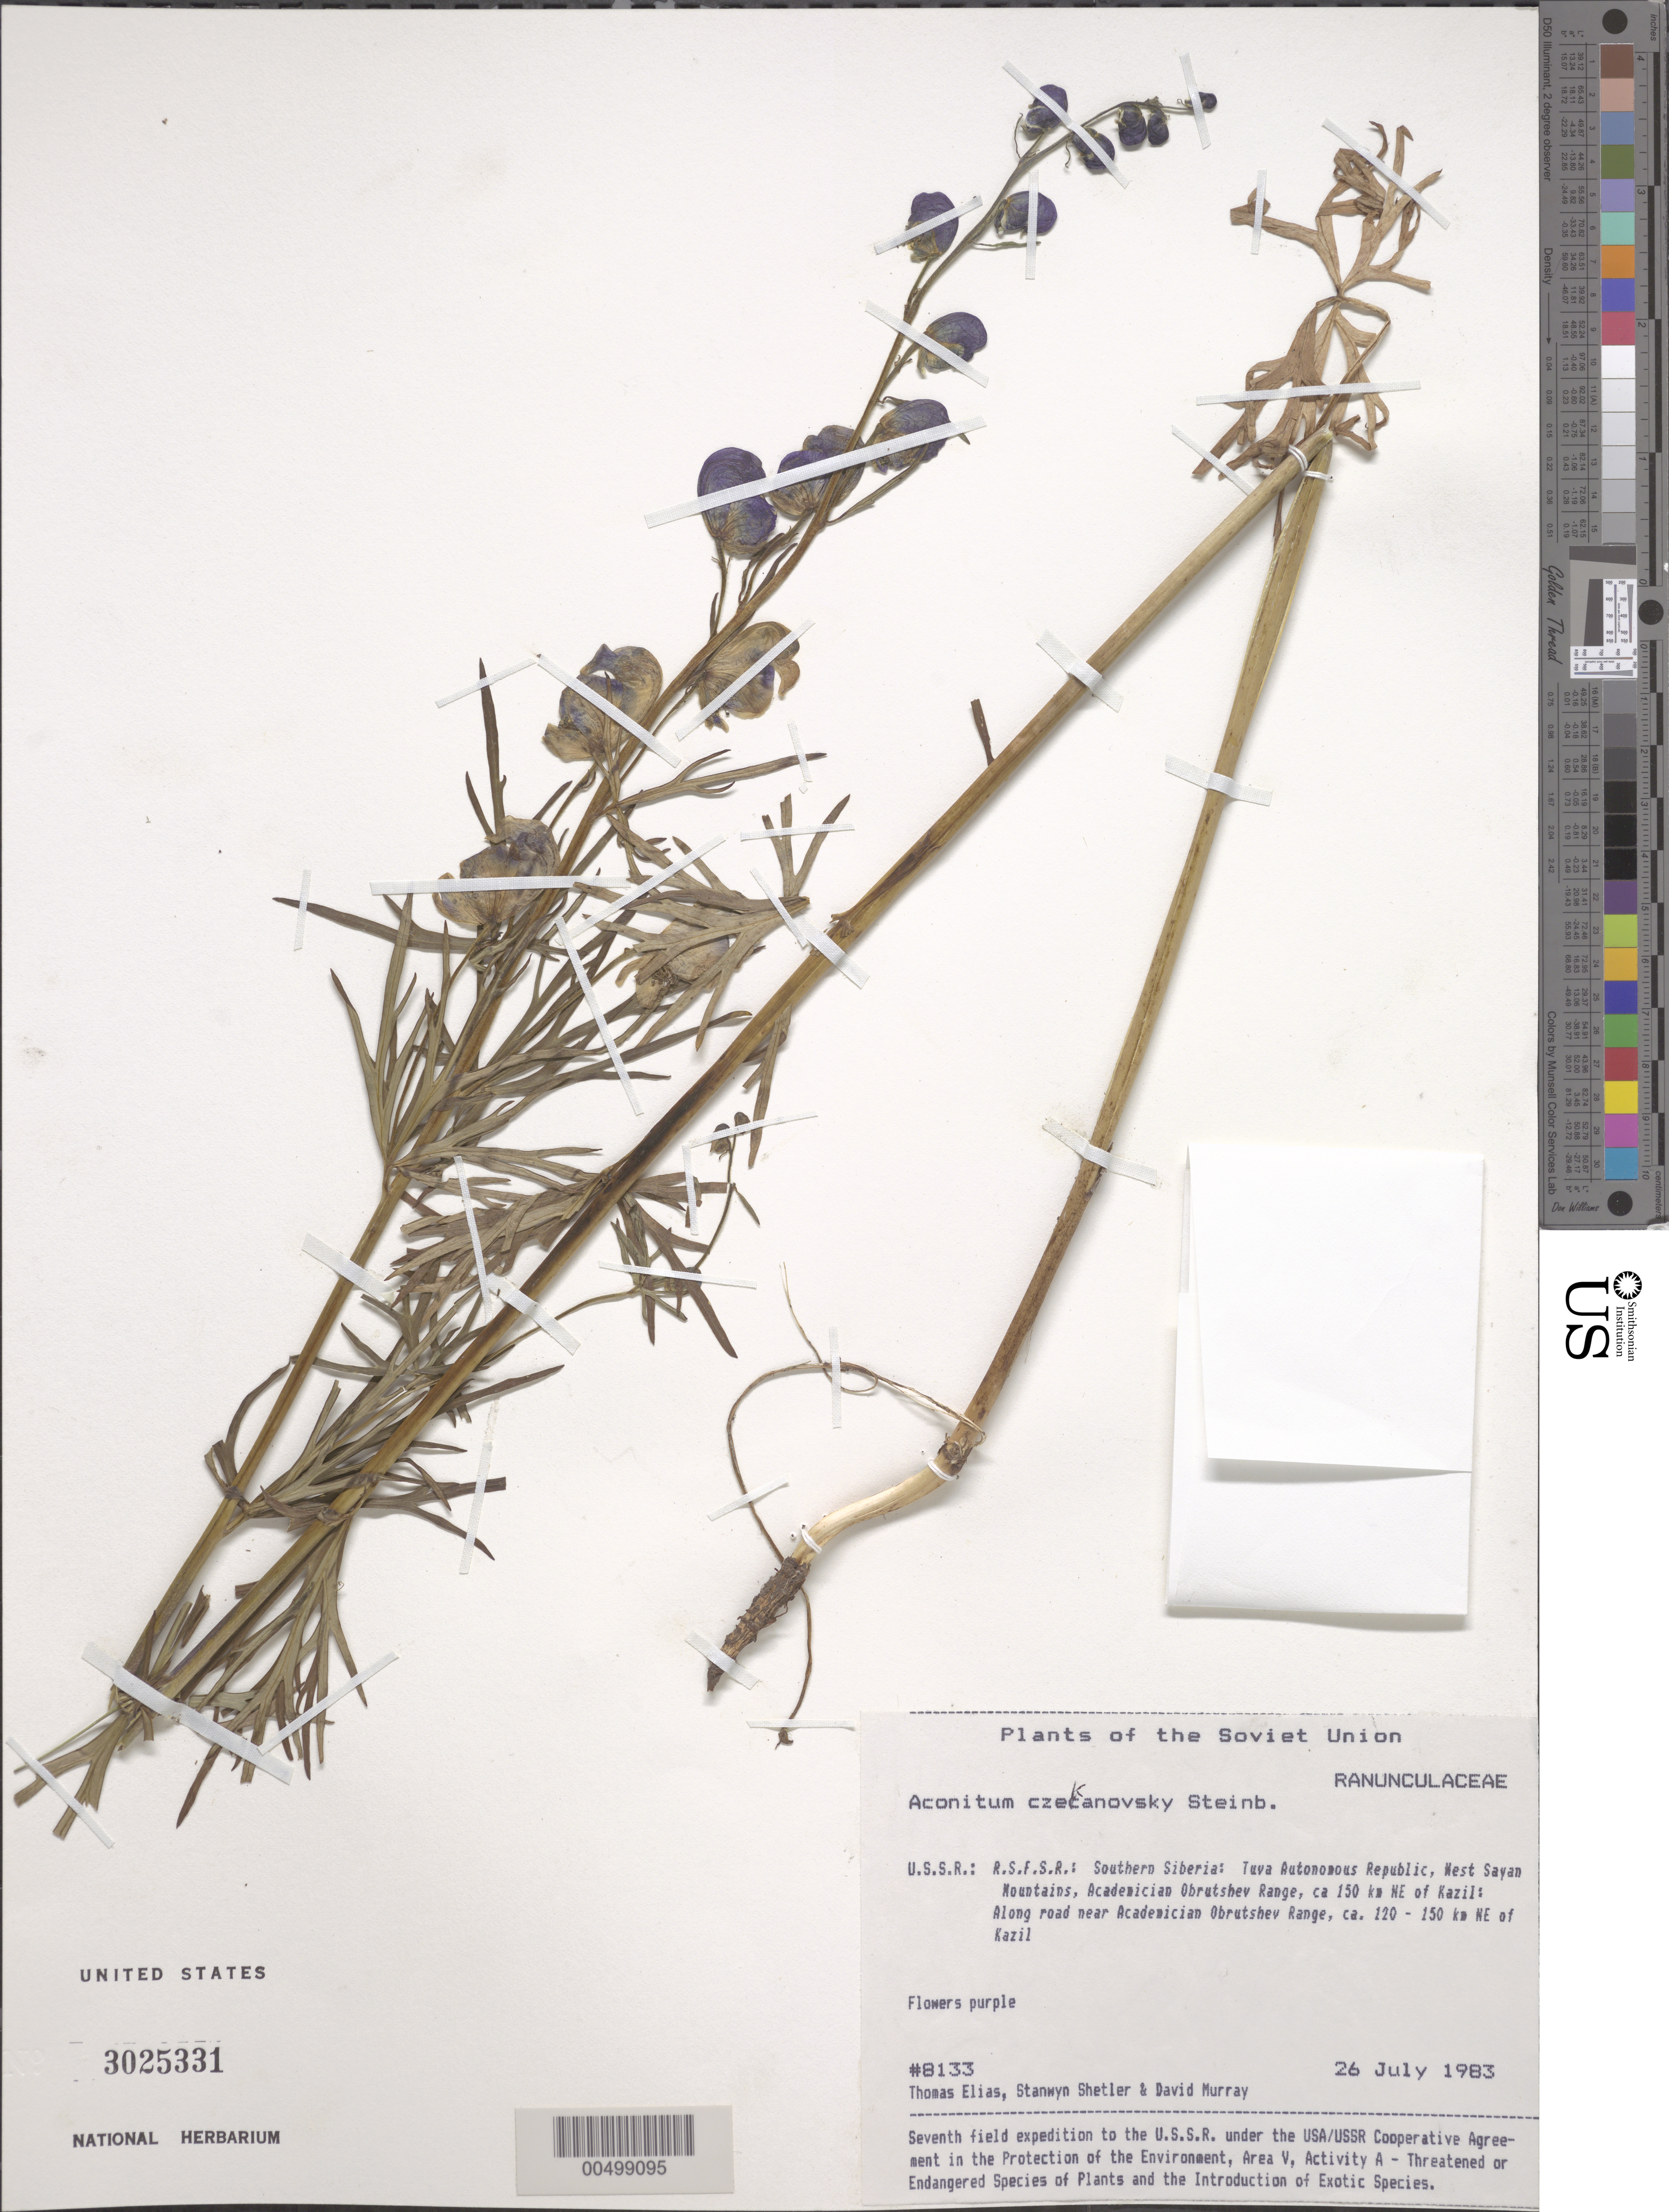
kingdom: Plantae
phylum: Tracheophyta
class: Magnoliopsida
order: Ranunculales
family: Ranunculaceae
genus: Aconitum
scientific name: Aconitum czekanovskyi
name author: Steinb.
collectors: T. Elias, S. Shetler & D. F. Murray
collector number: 8133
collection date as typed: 26 Jul 1983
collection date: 1983-07-26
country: Russian Federation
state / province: Tuva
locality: West Sayan Mountains, along road near Academician Obrutshev Range, ca. 120-150 km NE of Kazil [Kyzyl]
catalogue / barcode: US 3025331